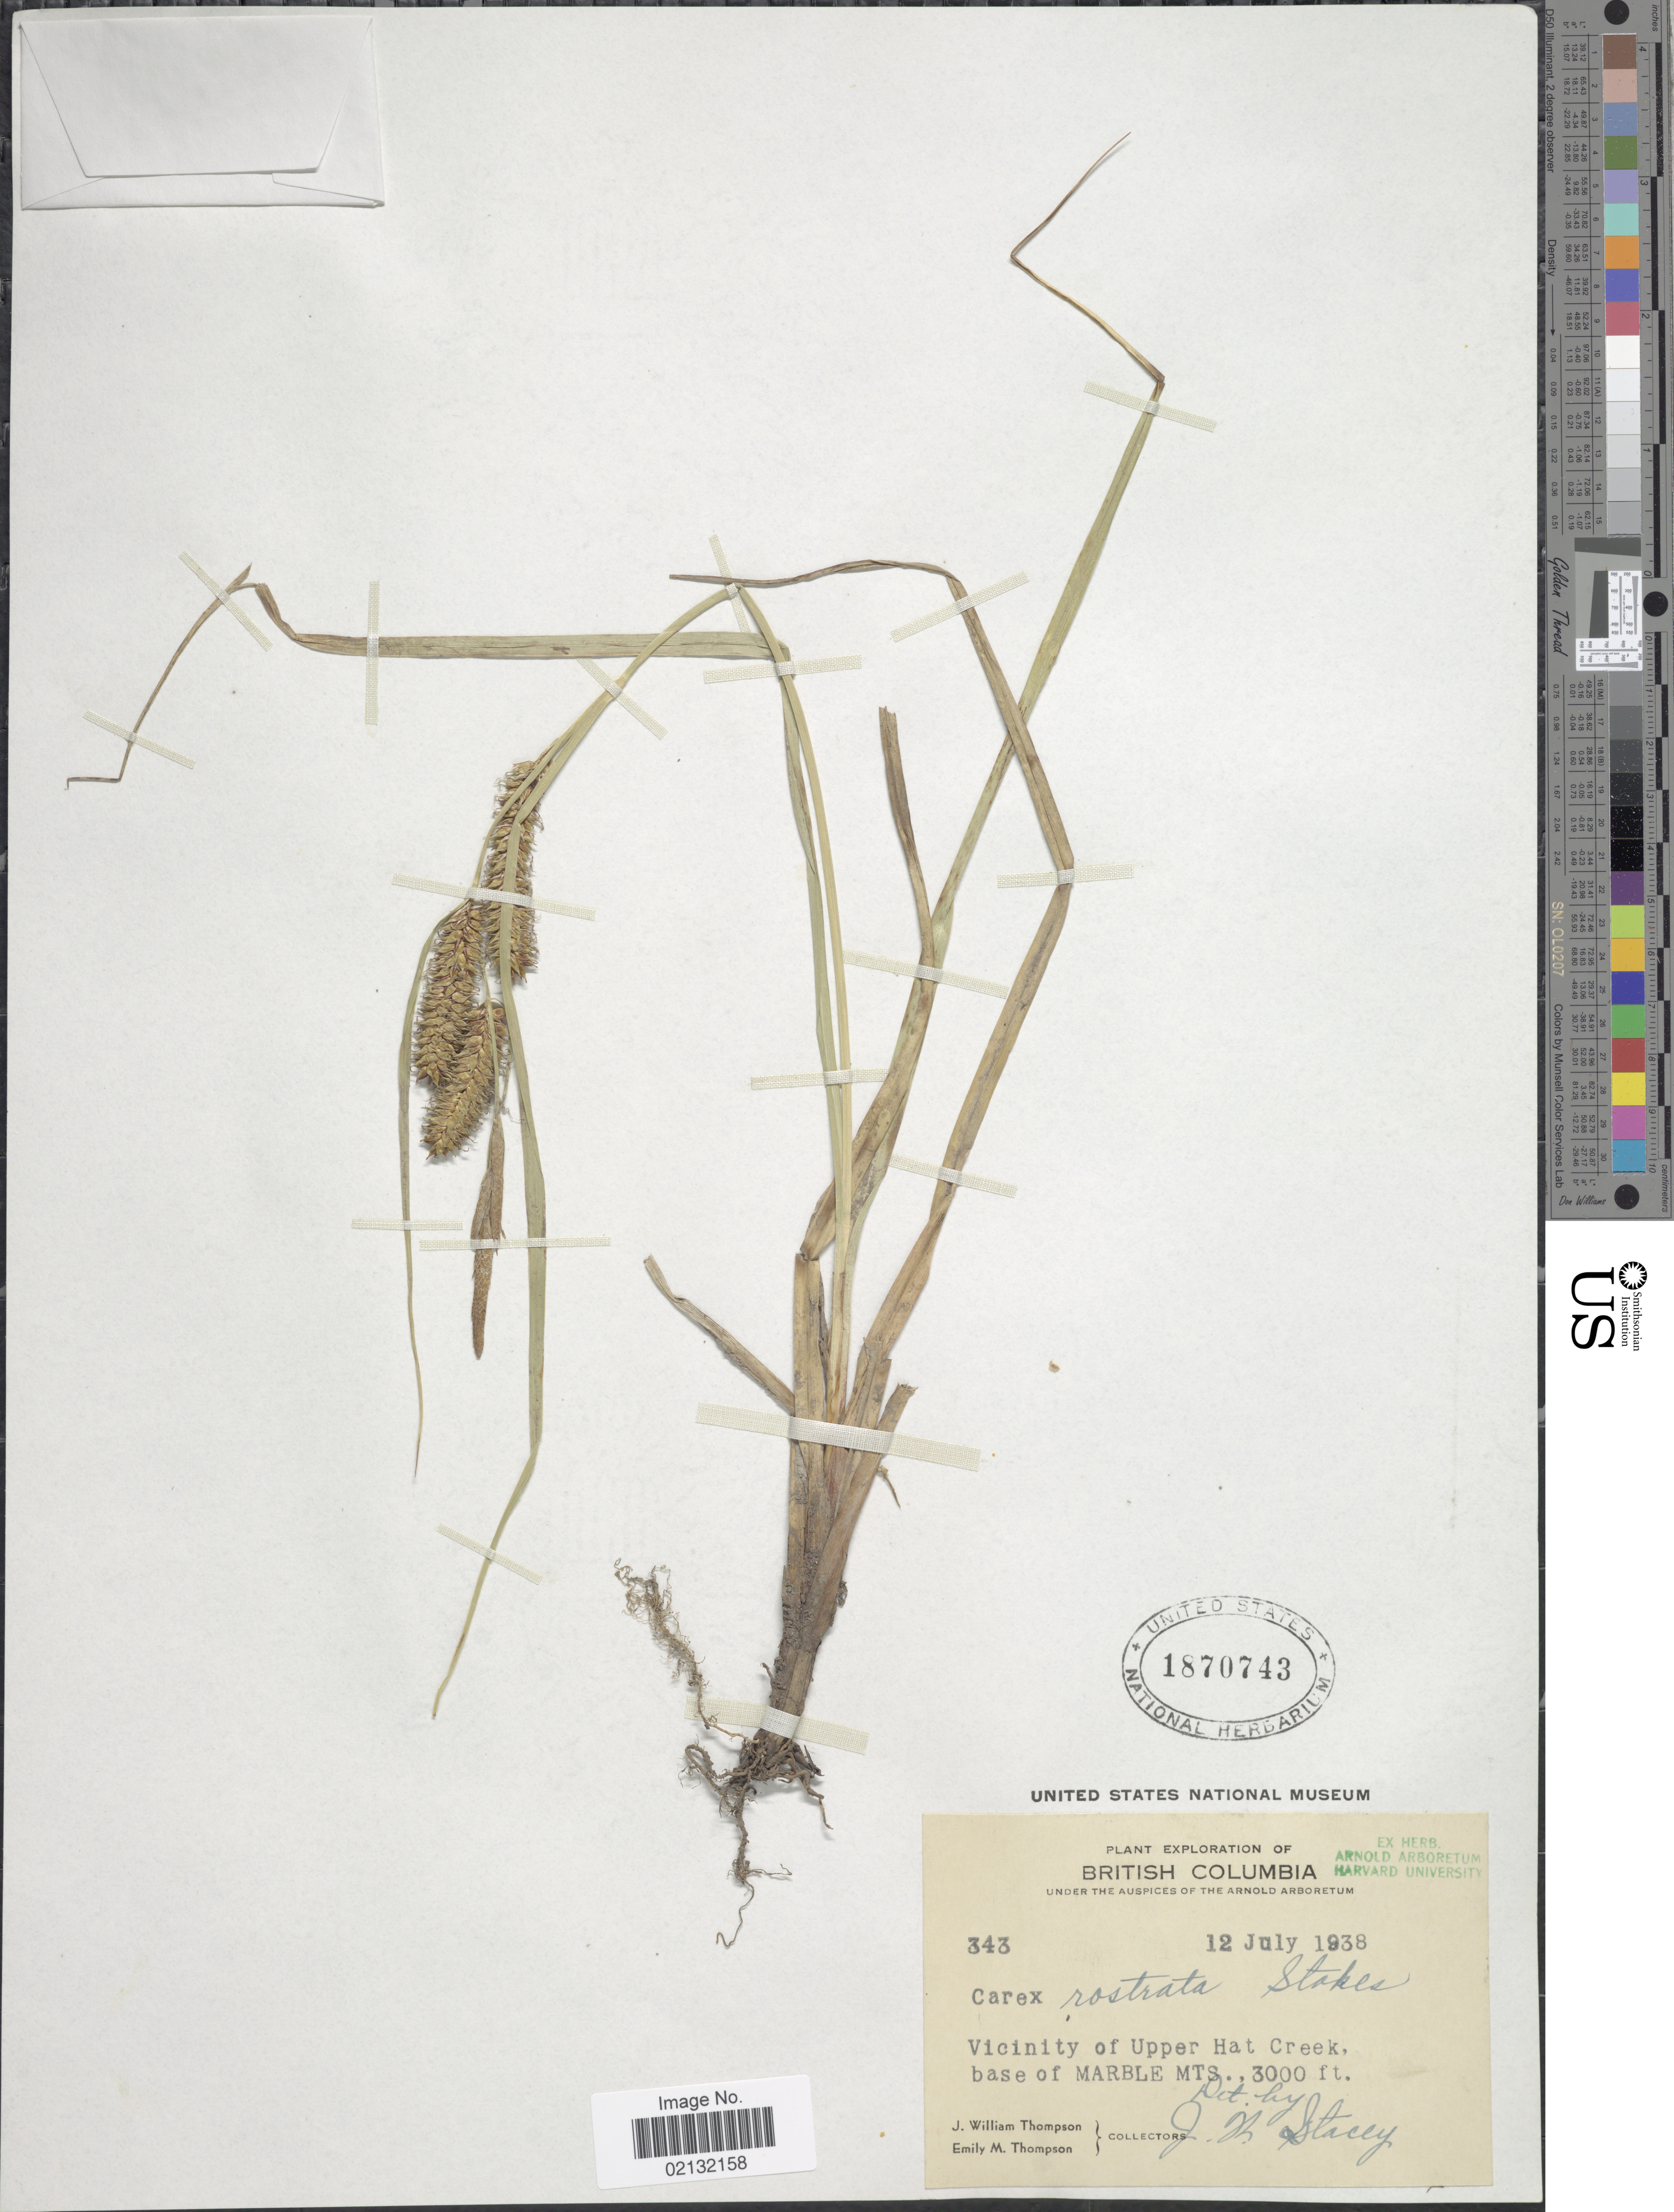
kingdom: Plantae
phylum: Tracheophyta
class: Liliopsida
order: Poales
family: Cyperaceae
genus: Carex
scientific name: Carex rostrata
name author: Stokes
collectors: J. W. Thompson & E. M. Thompson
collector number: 343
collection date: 1938-07-12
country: Canada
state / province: British Columbia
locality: Vicinity of Upper Hat Creek, base of Marble Mts.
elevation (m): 914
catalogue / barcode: US 1870743